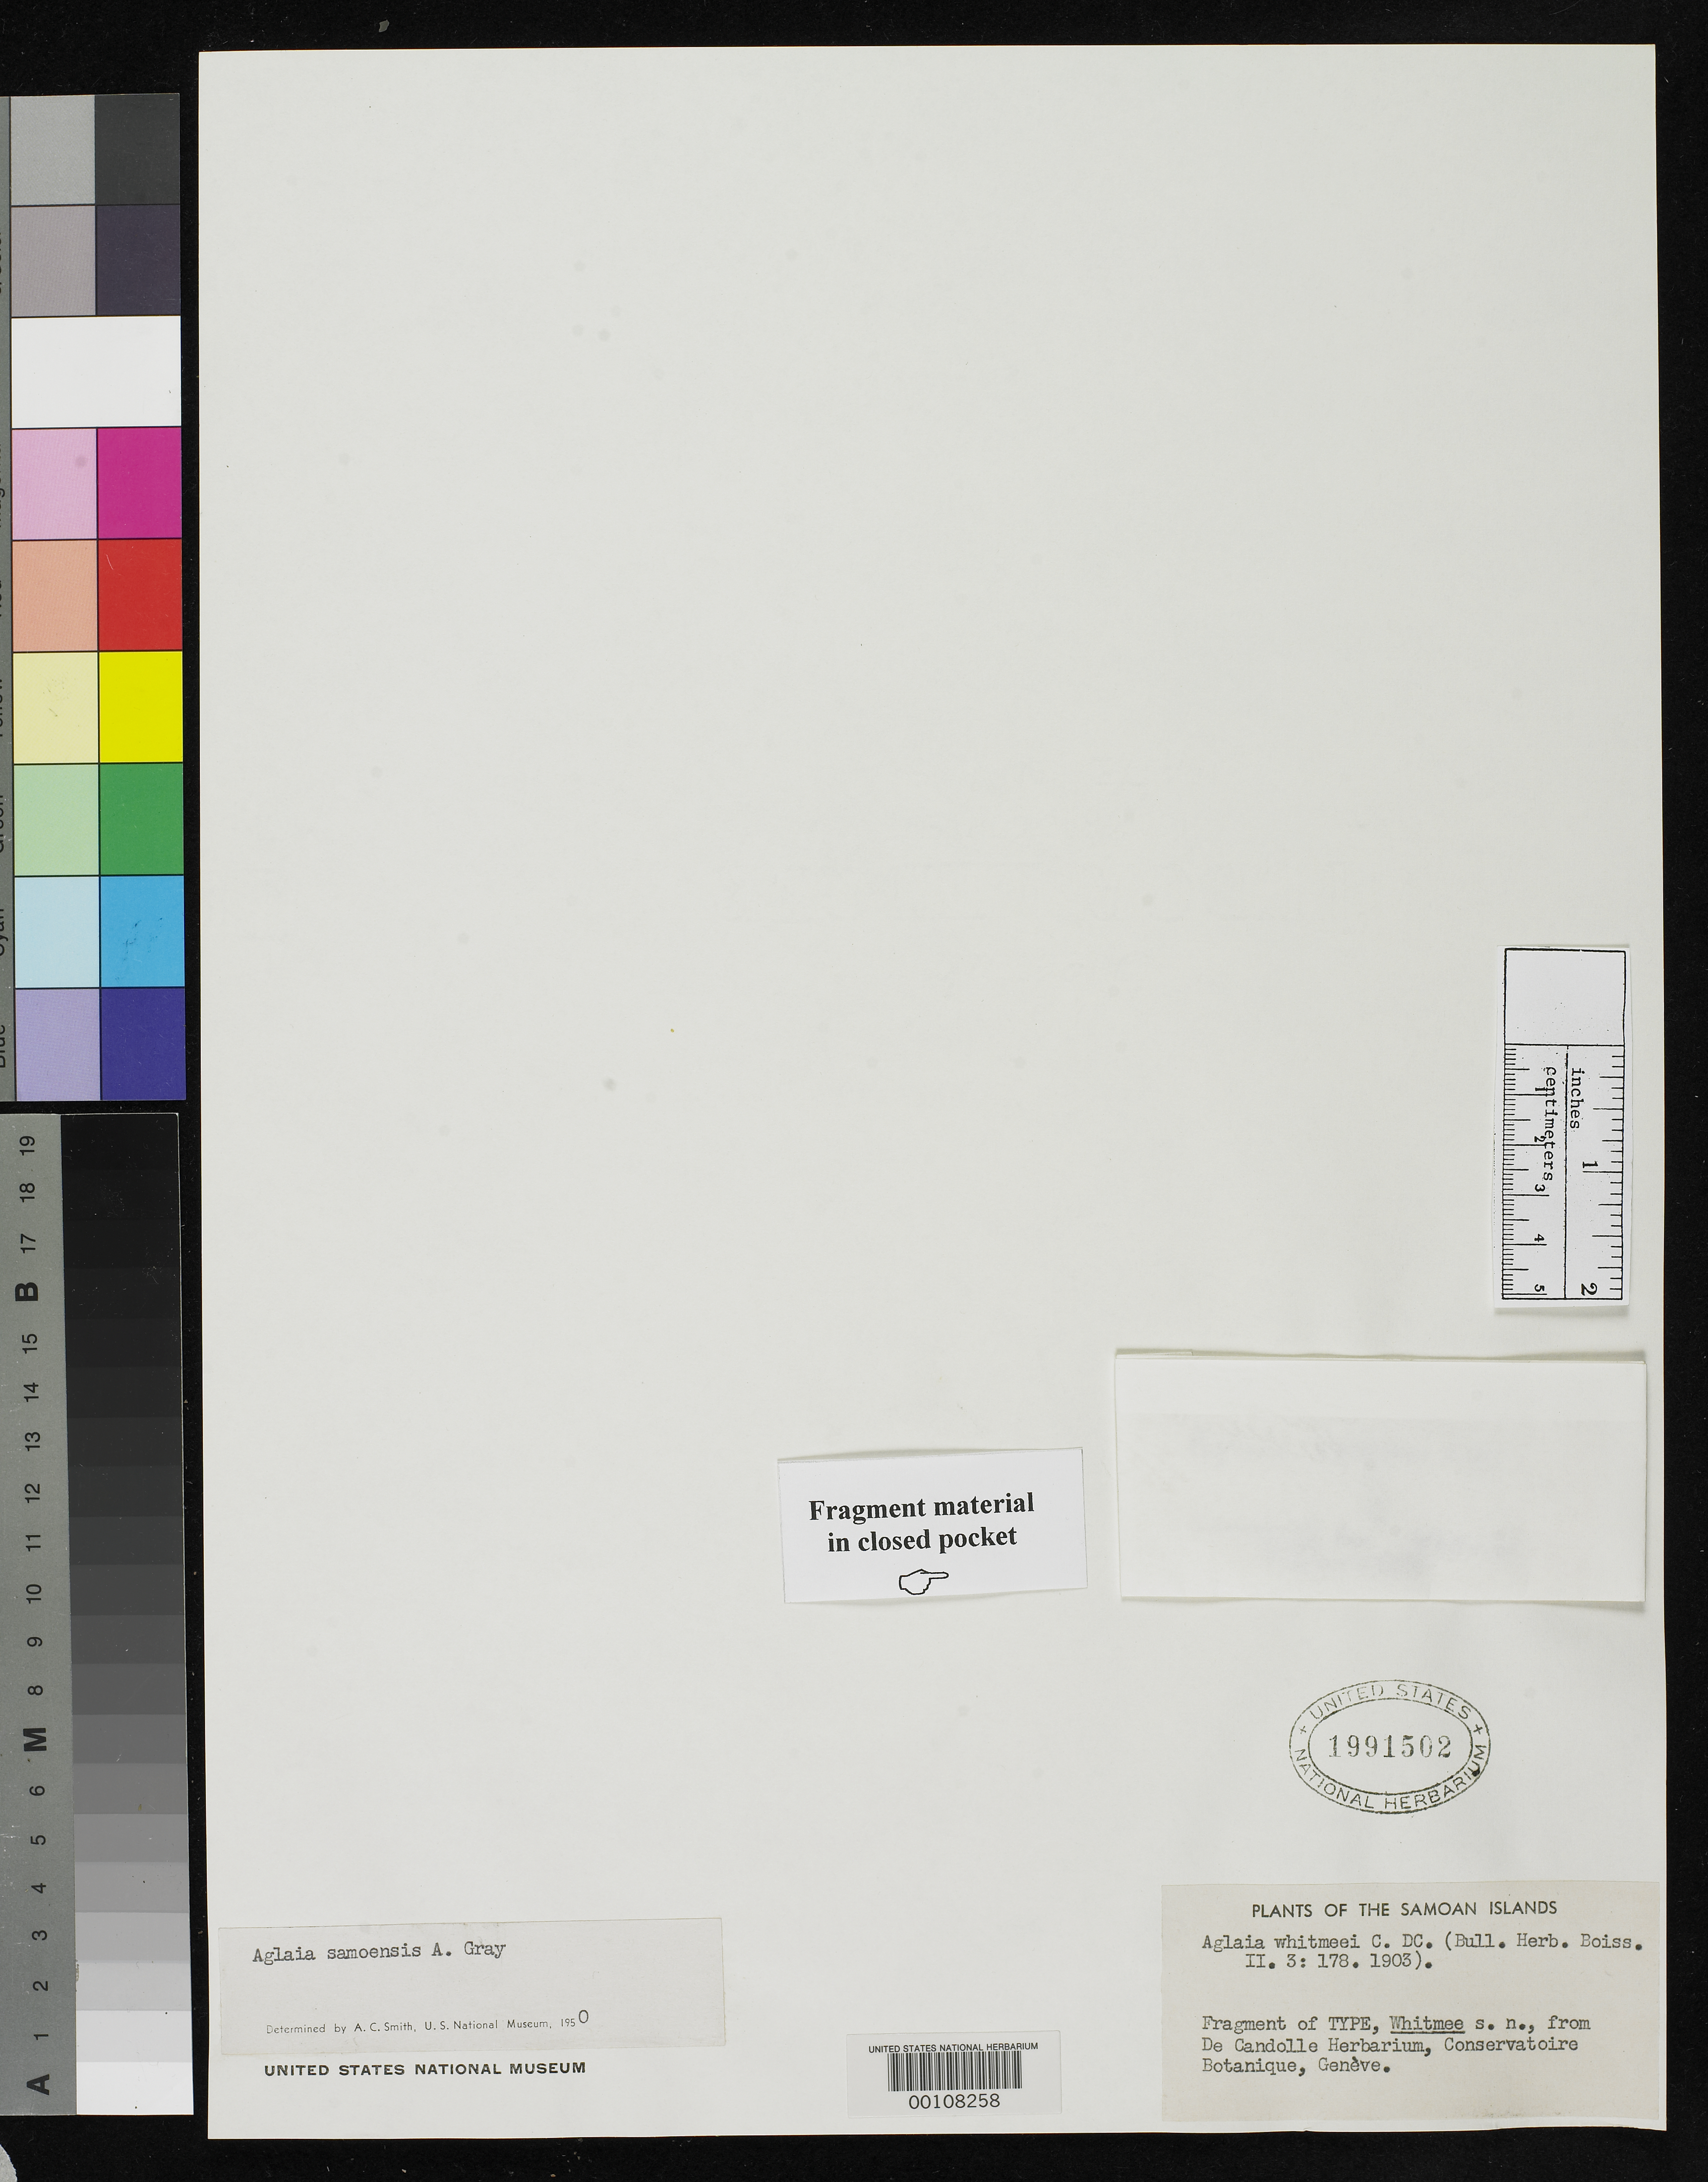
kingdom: Plantae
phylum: Tracheophyta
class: Magnoliopsida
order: Sapindales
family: Meliaceae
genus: Aglaia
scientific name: Aglaia whitmeei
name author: C. DC.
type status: Type Material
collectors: S. Whitmee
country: American Samoa / Samoa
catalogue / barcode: US 1991502